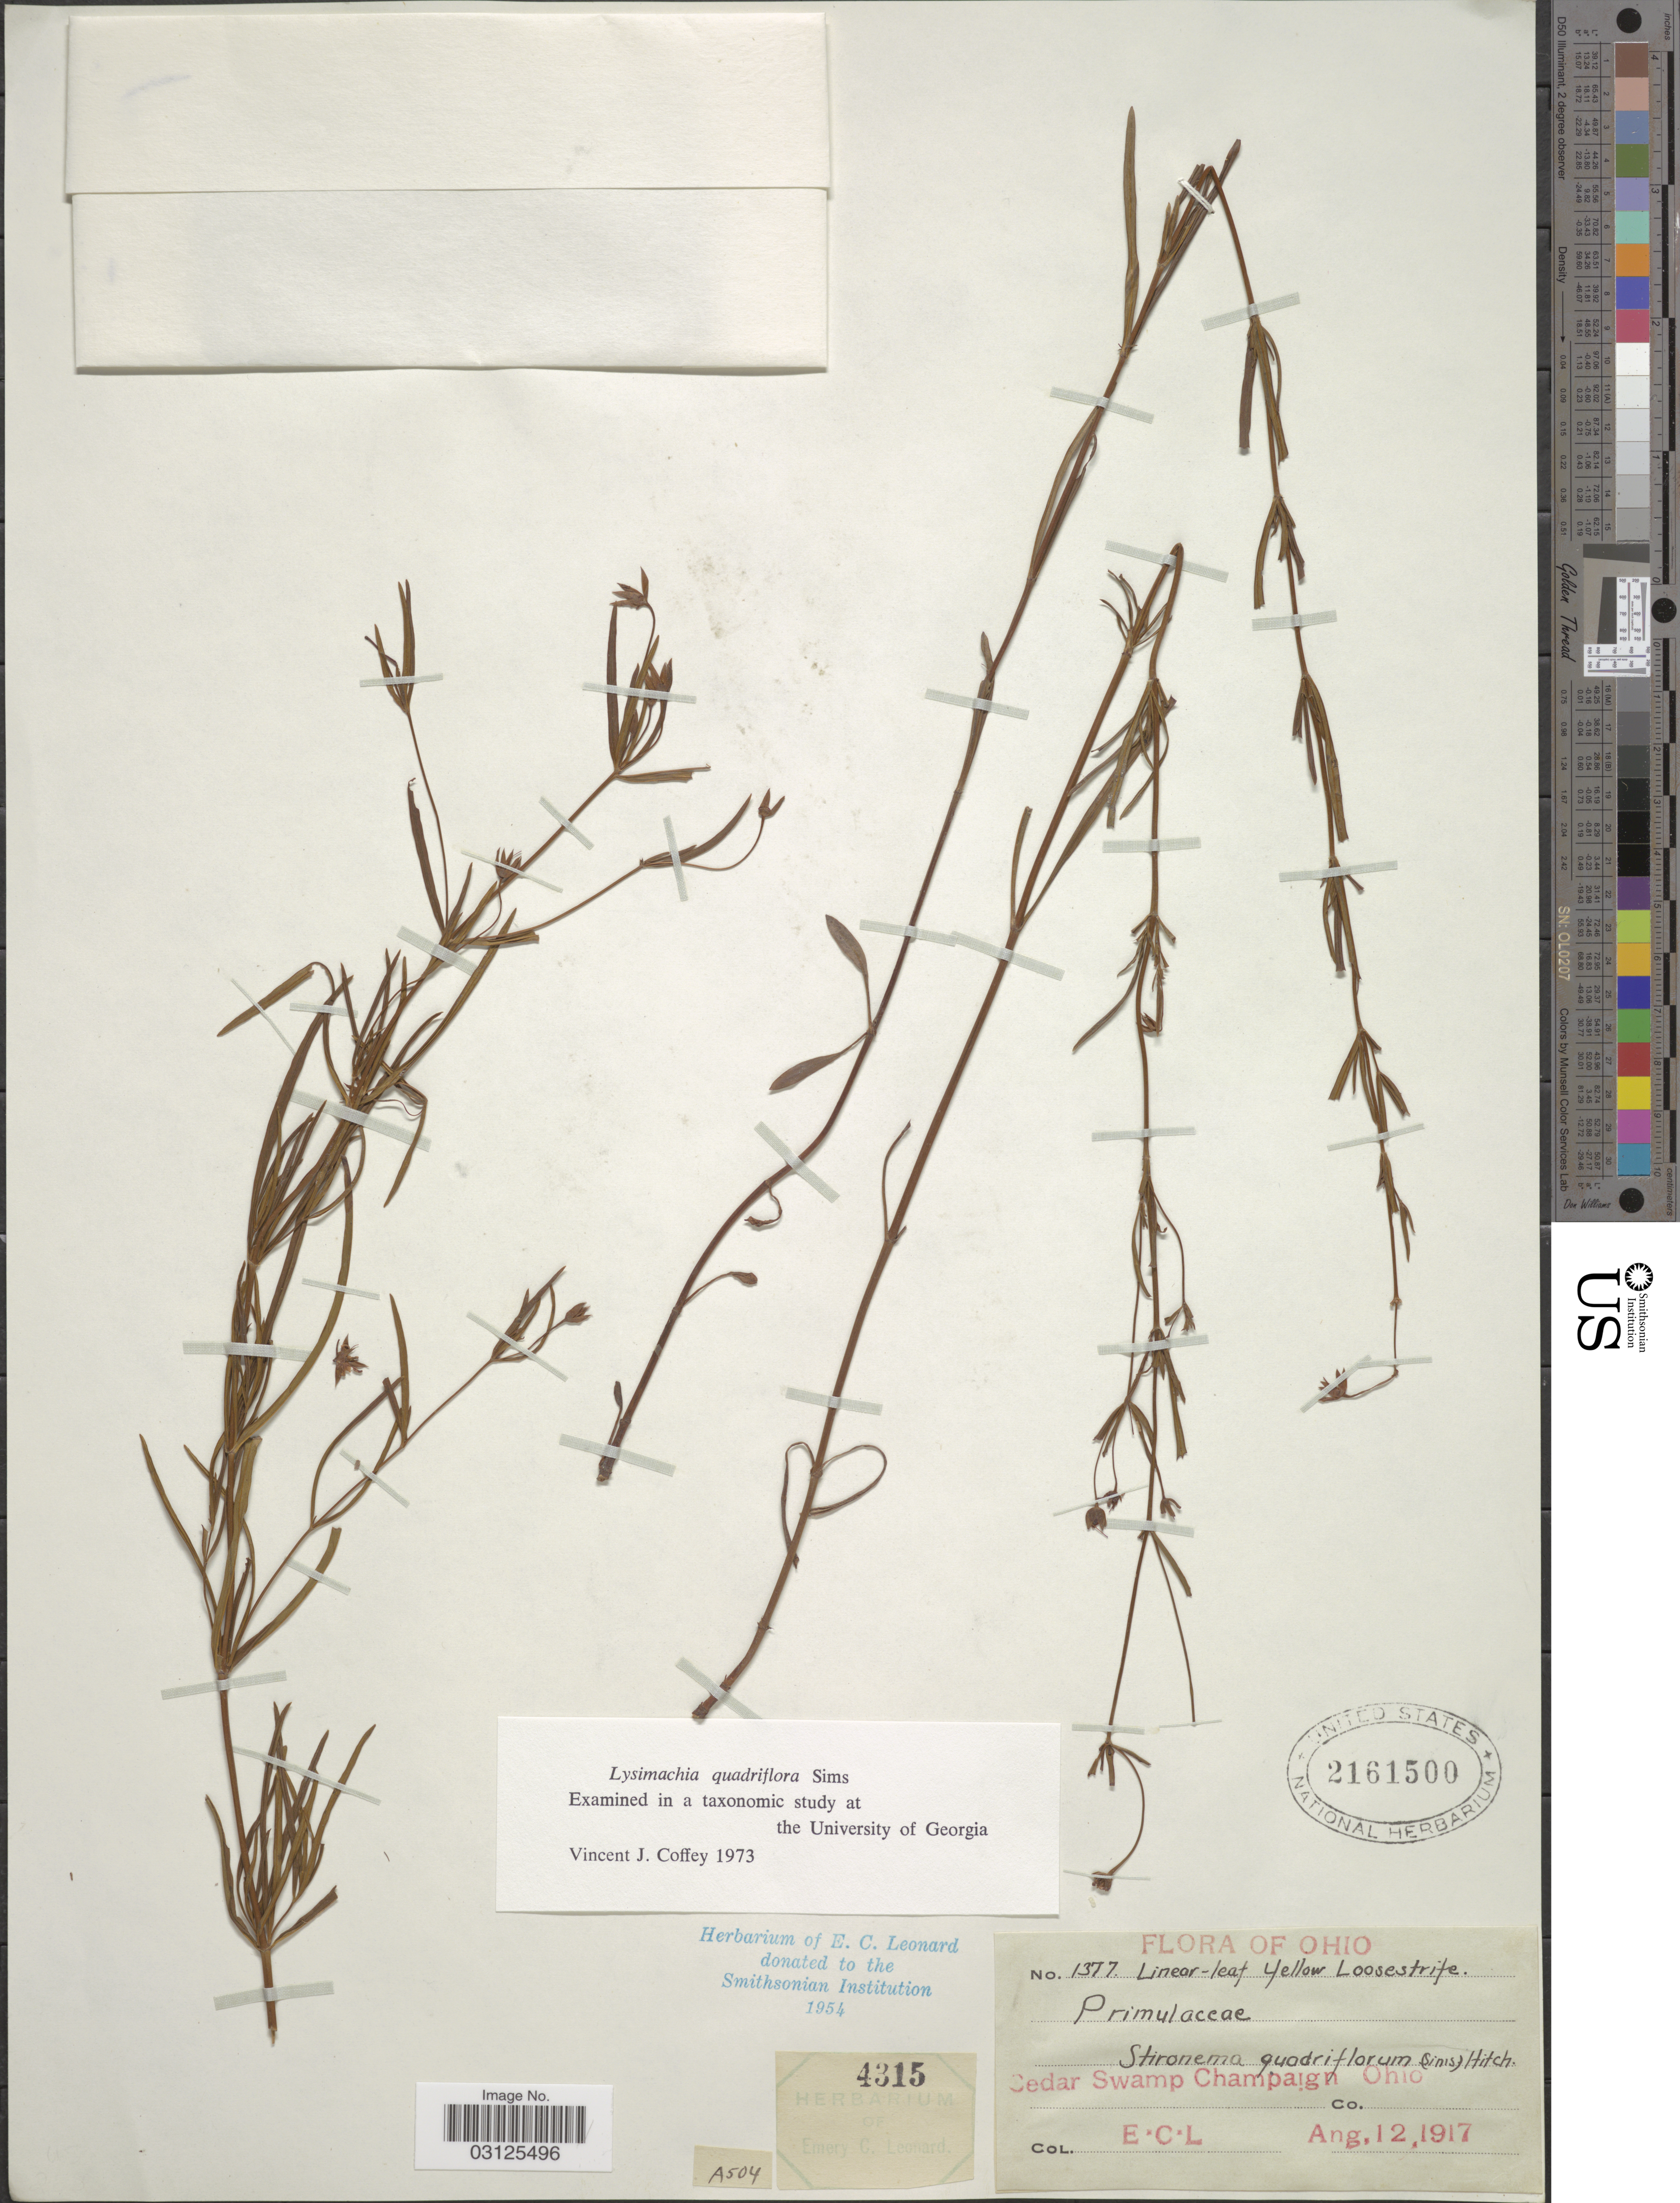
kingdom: Plantae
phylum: Tracheophyta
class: Magnoliopsida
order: Ericales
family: Primulaceae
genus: Steironema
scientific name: Steironema quadriflorum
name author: (Sims) Hitchc.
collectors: E. C. Leonard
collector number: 1377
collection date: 1917-08-12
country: United States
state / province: Ohio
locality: Cedar Swamp Champaign, Ohio.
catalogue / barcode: US 2161500